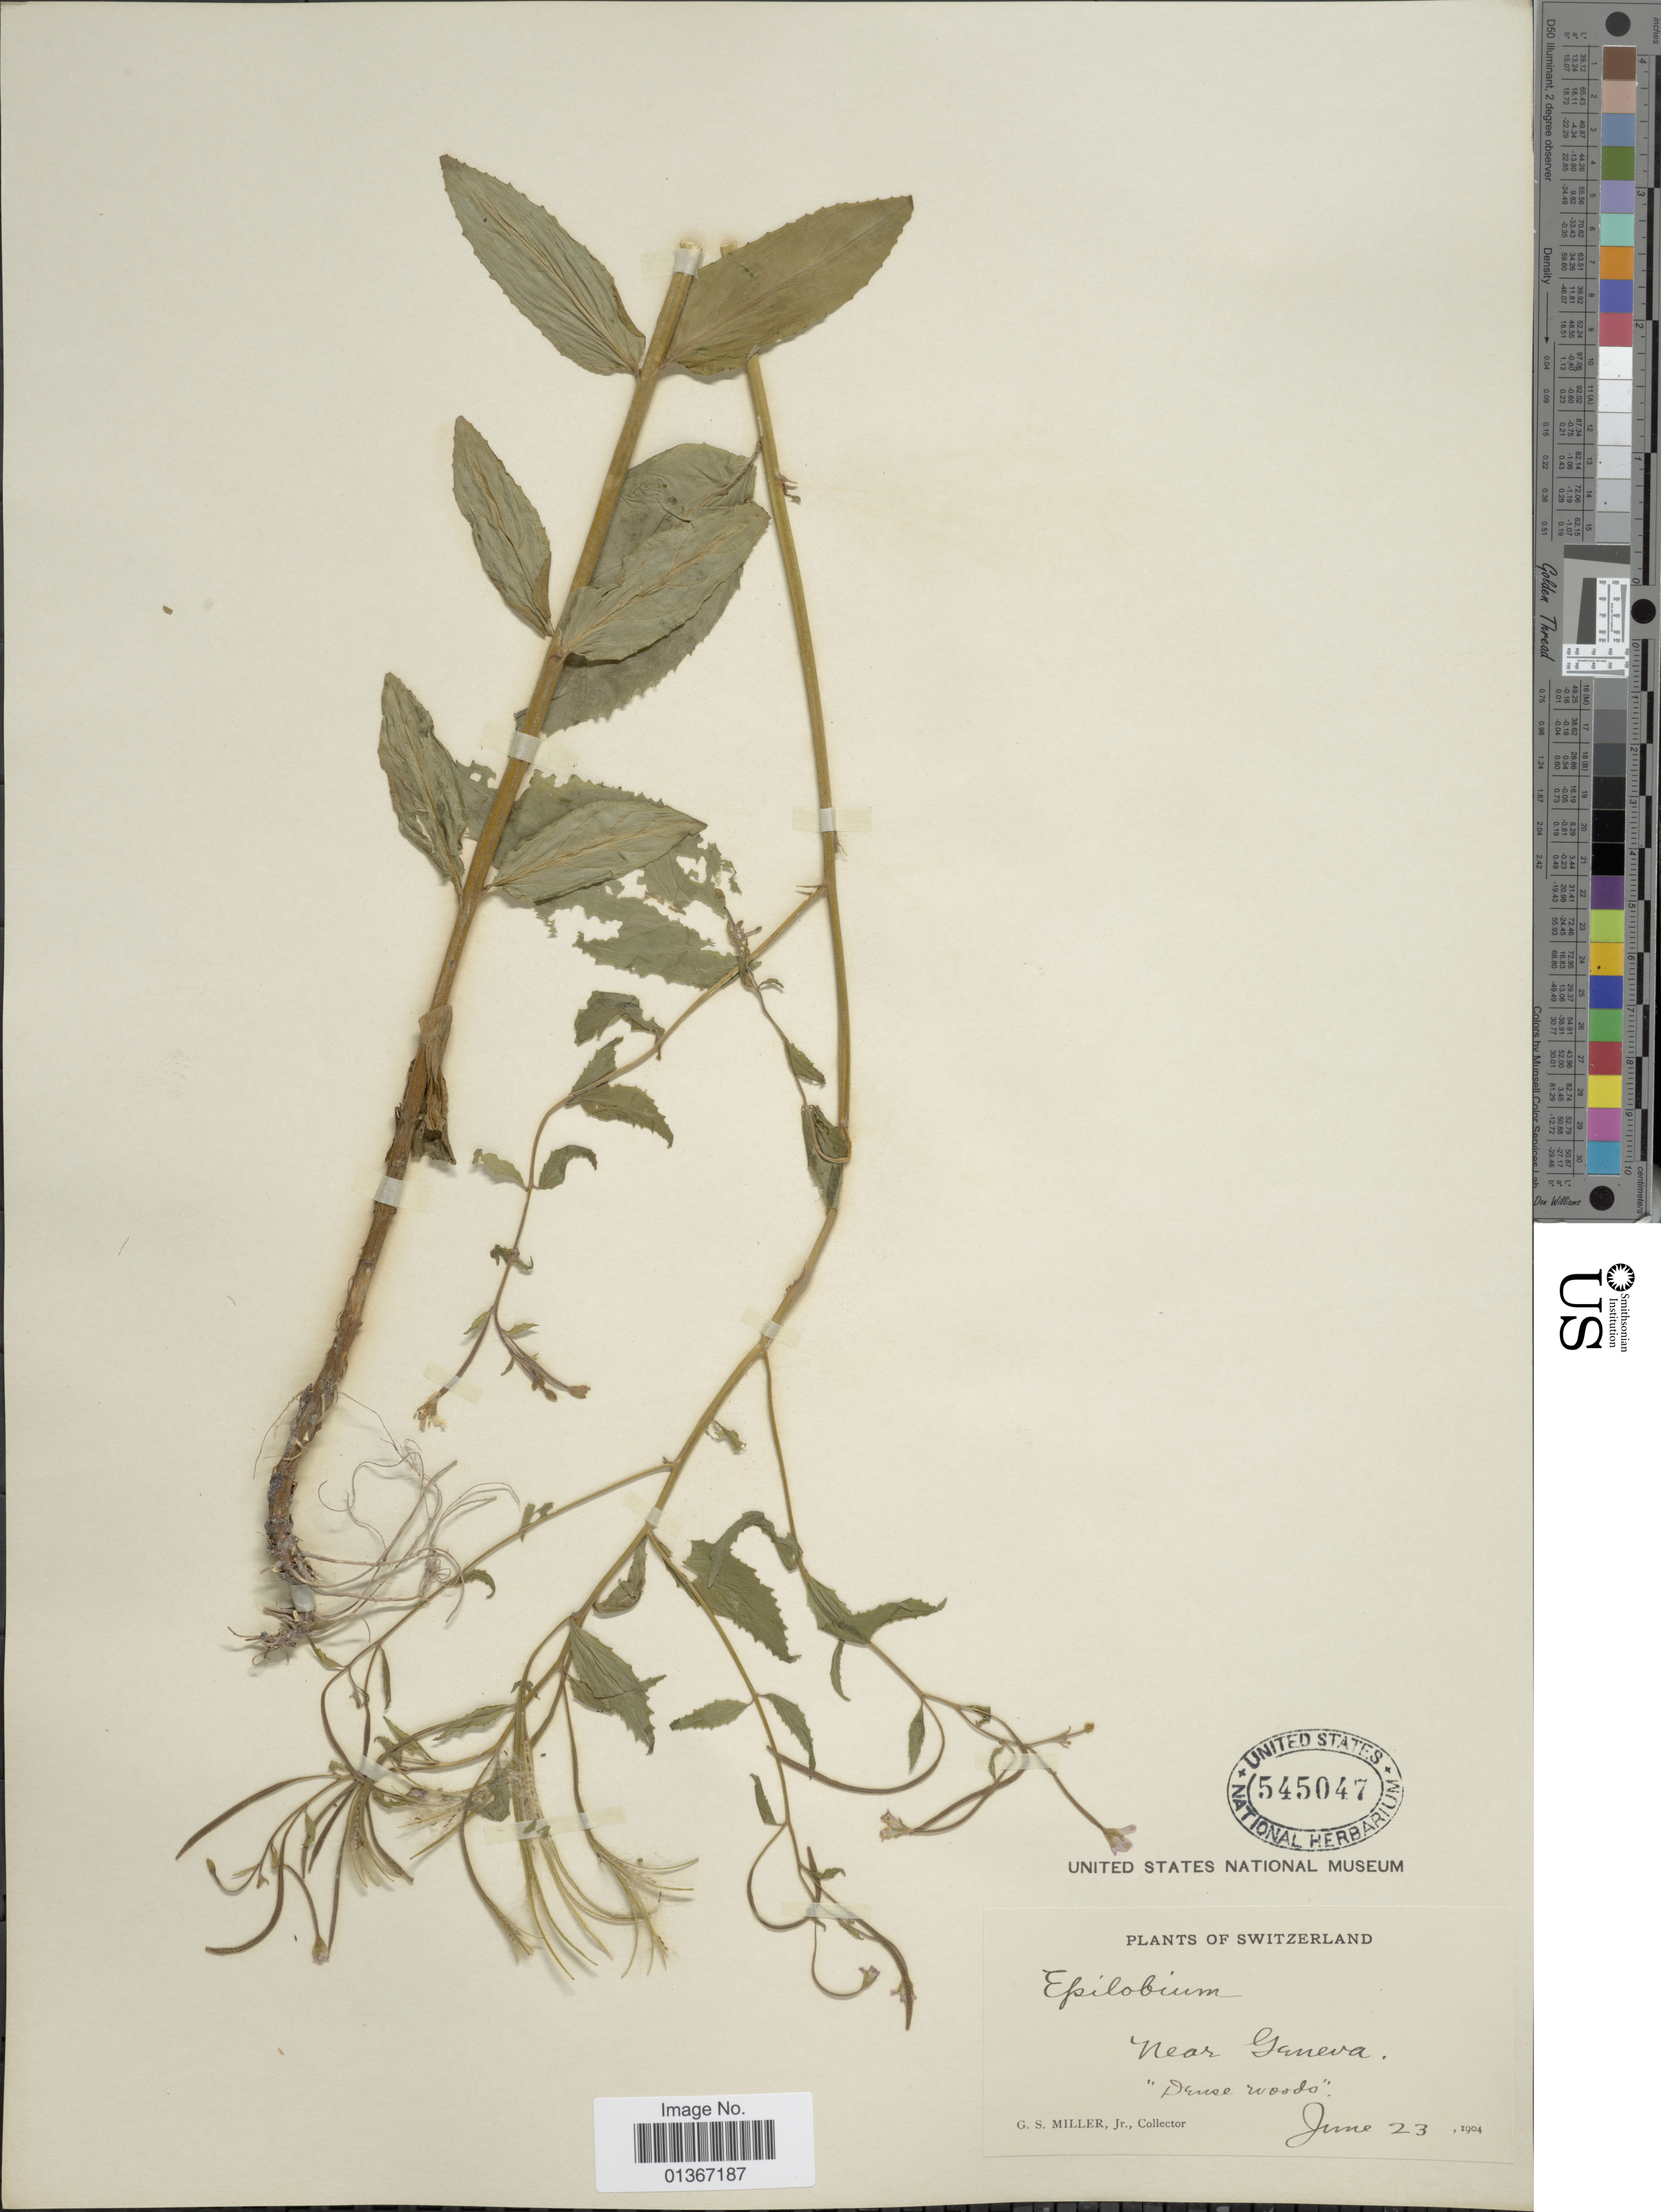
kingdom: Plantae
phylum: Tracheophyta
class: Magnoliopsida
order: Myrtales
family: Onagraceae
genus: Epilobium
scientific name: Epilobium sp.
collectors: G. S. Miller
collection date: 1904-06-23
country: Switzerland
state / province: Genève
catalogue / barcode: US 545047